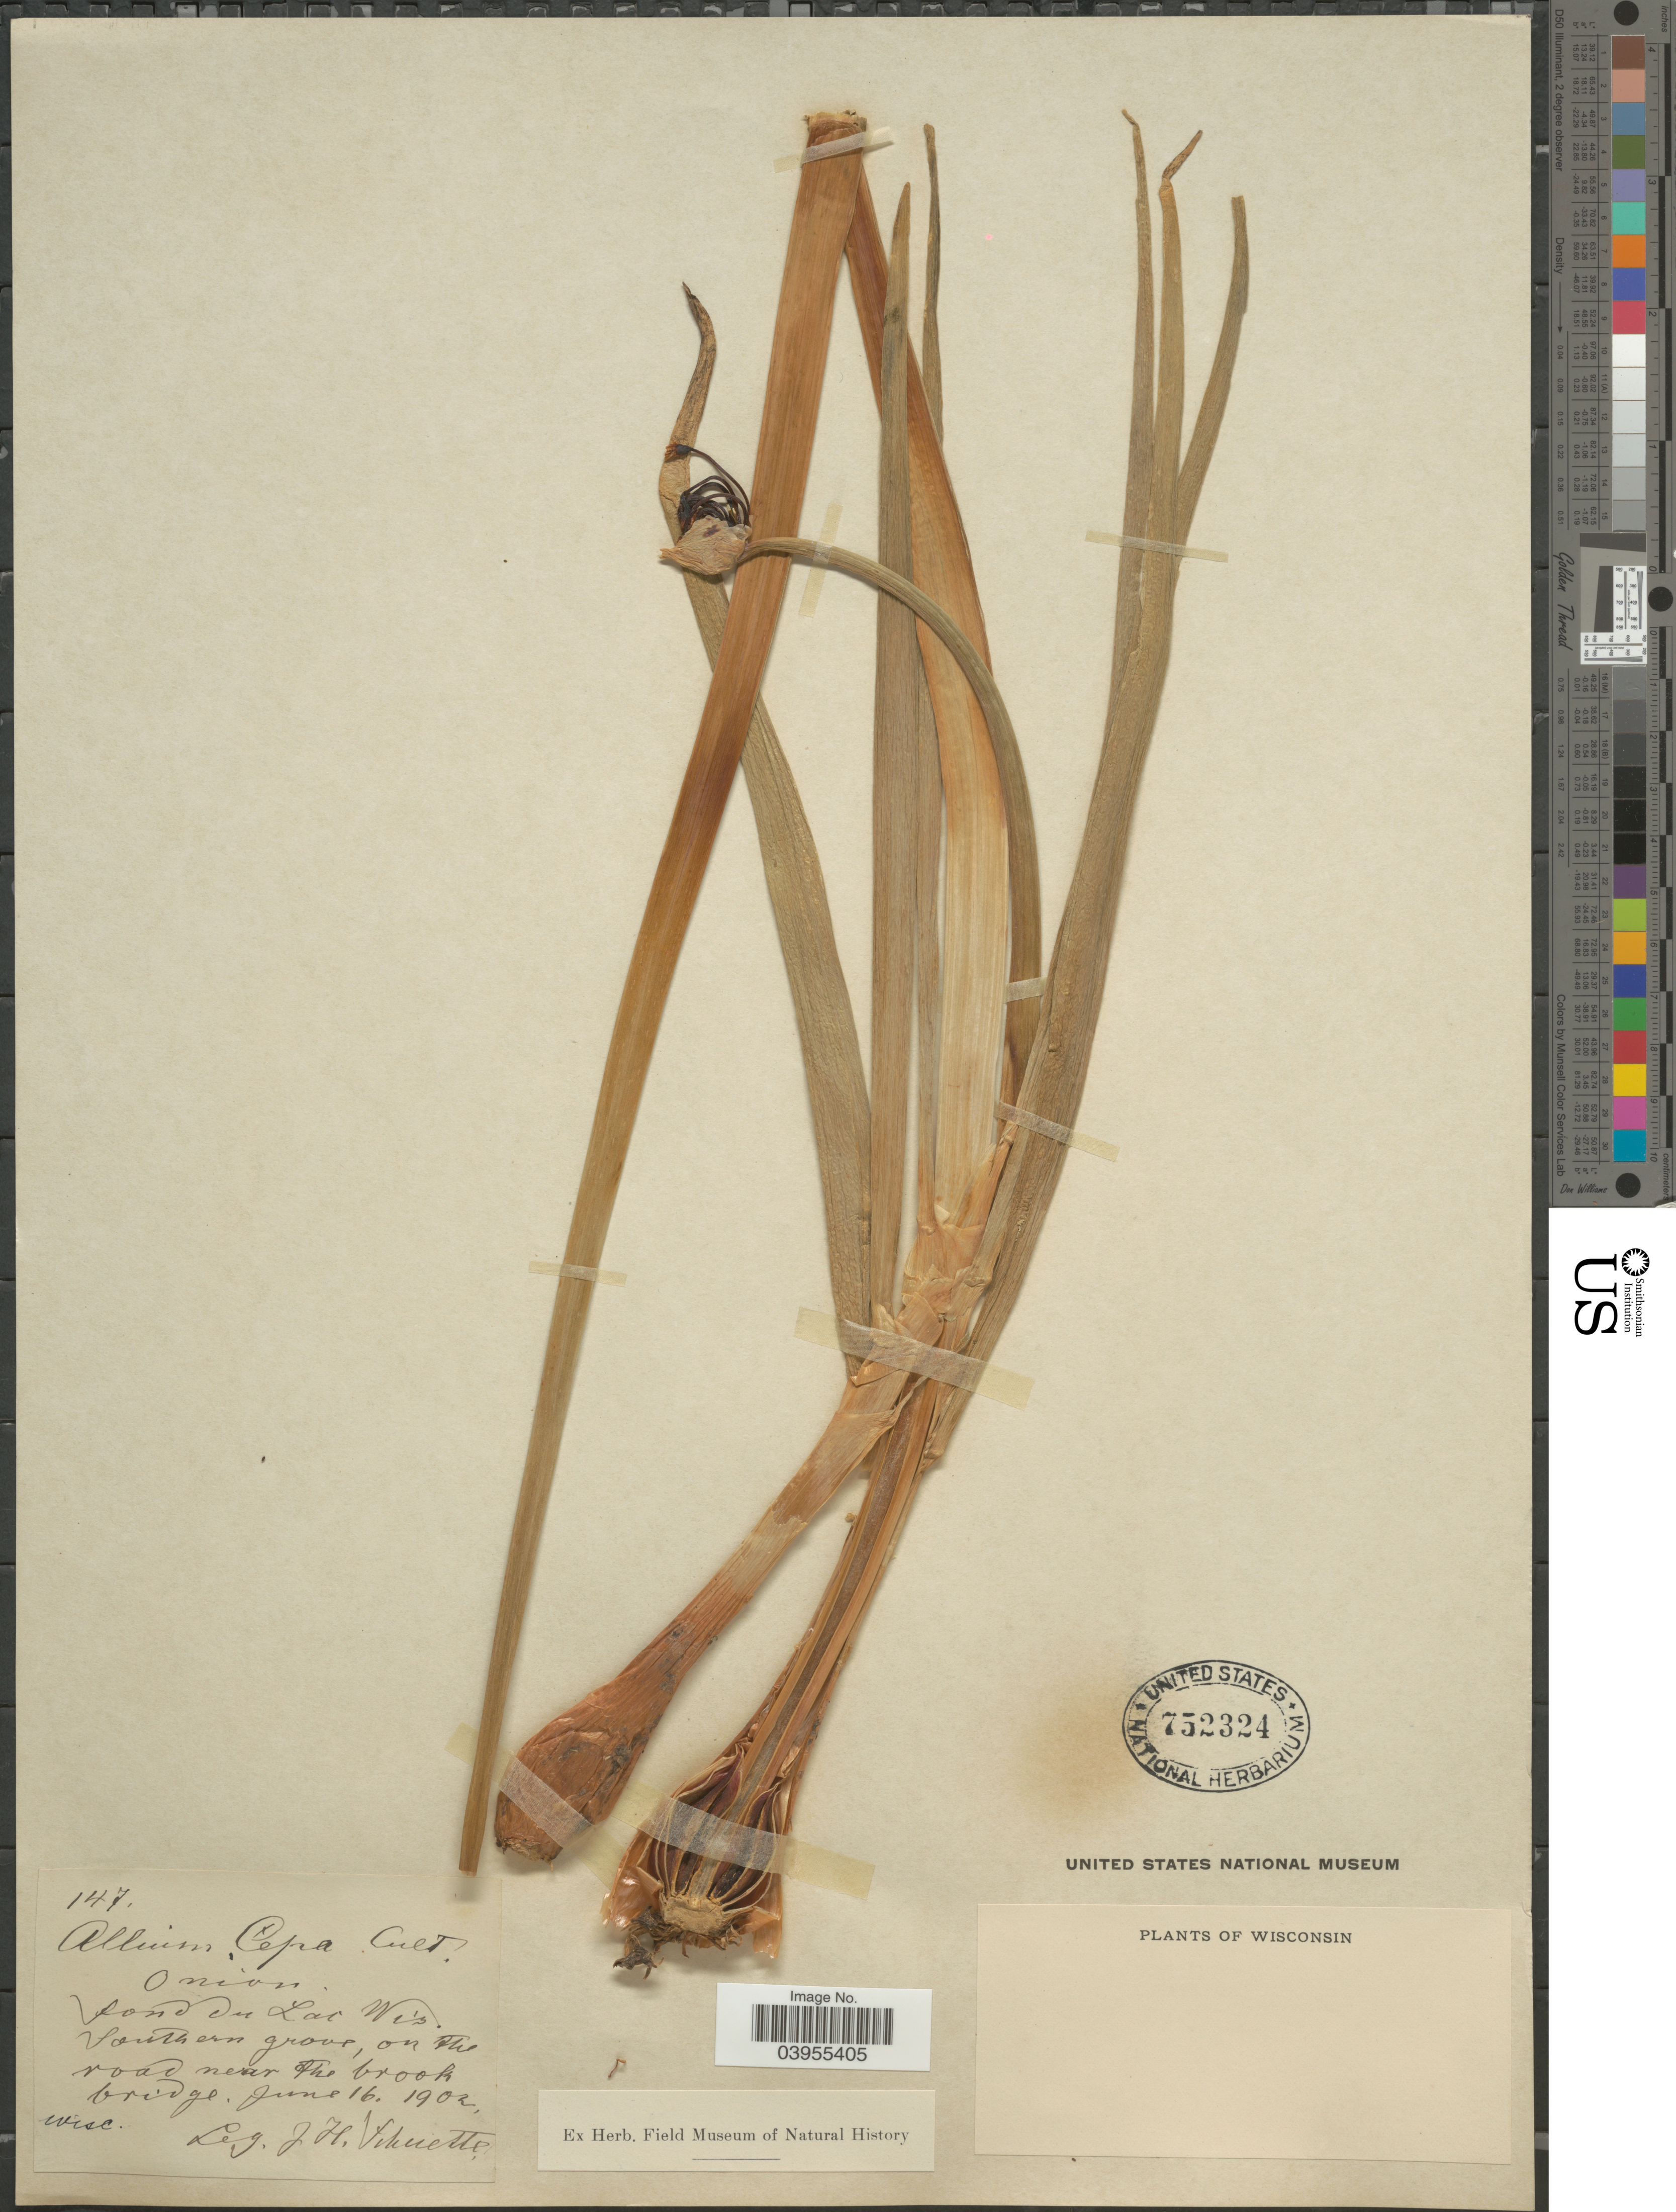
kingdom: Plantae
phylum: Tracheophyta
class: Liliopsida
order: Asparagales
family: Amaryllidaceae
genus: Allium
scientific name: Allium cepa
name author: L.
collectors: J. H. Schuette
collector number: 147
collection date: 1902-06-16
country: United States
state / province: Wisconsin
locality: Onion. Pond du Lac Wis. Southern grove, on the road near the brook bridge.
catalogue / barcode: US 752324